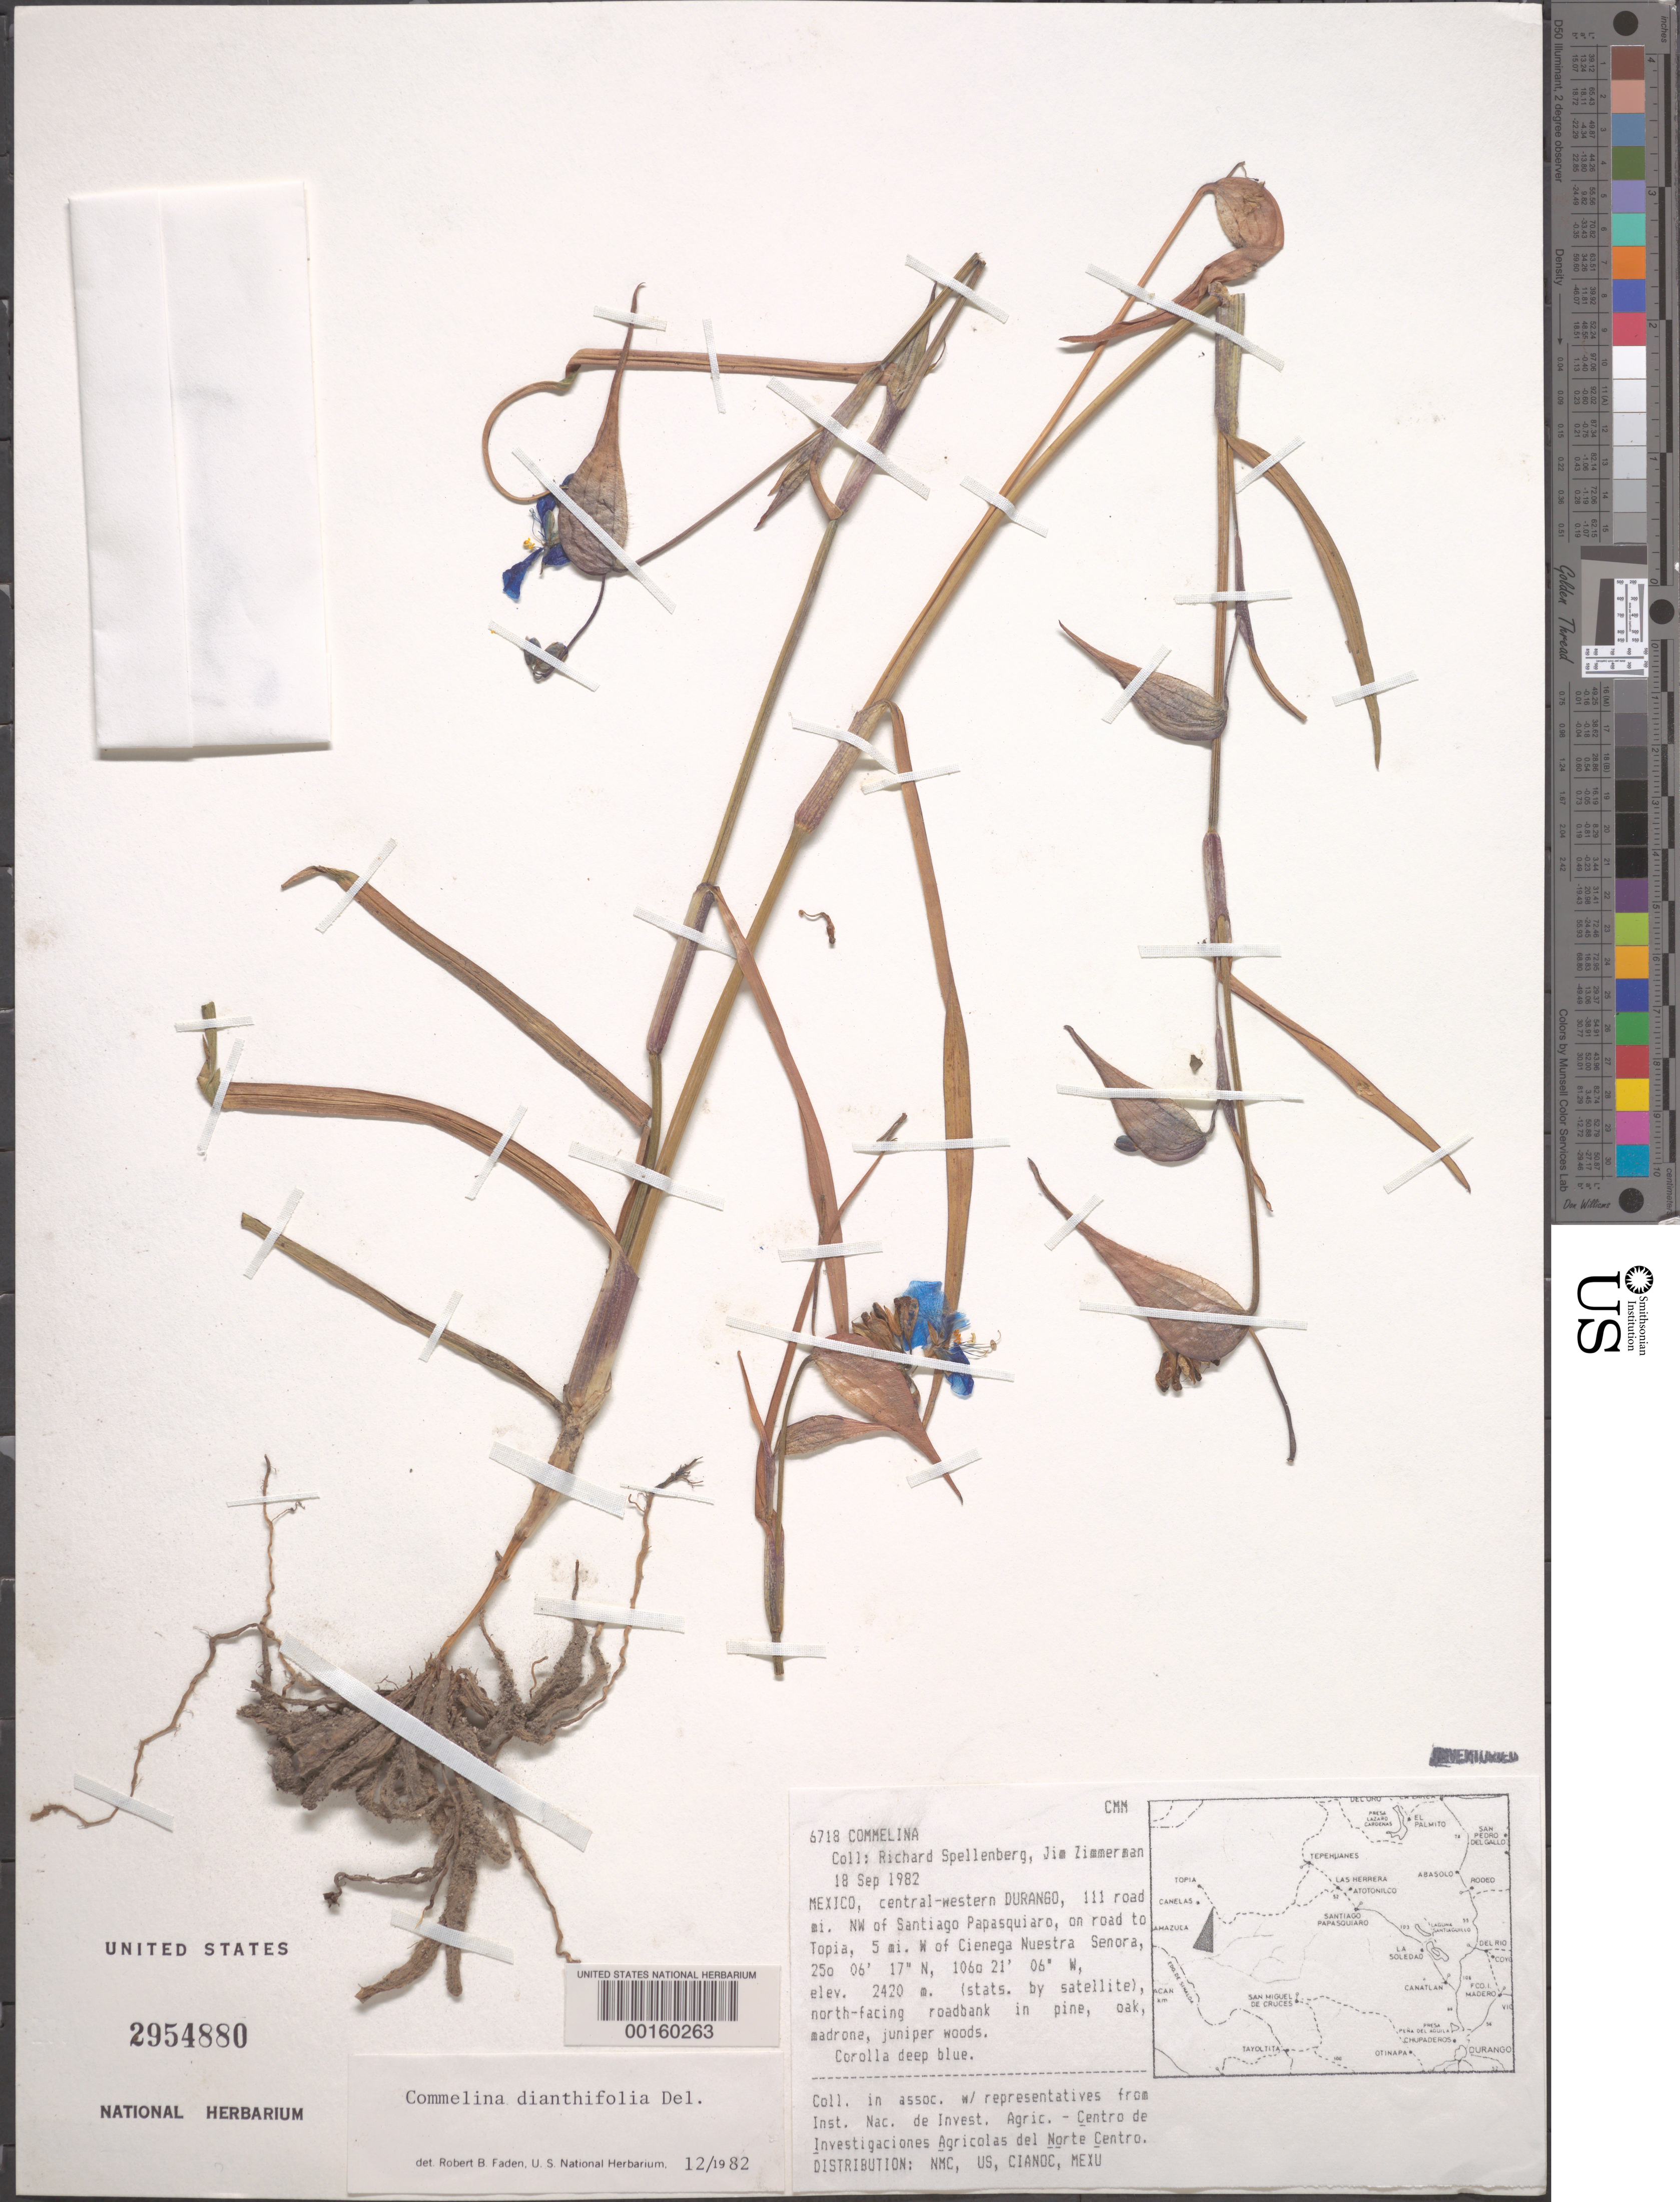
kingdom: Plantae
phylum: Tracheophyta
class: Liliopsida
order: Commelinales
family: Commelinaceae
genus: Commelina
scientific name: Commelina dianthifolia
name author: Redouté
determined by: Faden, Robert B., (US), Smithsonian Institution - National Museum of Natural History (UNITED STATES)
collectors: R. W. Spellenberg & J. Zimmerman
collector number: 6718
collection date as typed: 18 Sep 1982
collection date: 1982-09-18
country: Mexico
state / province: Durango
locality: NW of Santiago Papasquiaro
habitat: North-facing roadbank in pine, oak, madrone, juniper woods.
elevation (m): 2420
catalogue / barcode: US 2954880